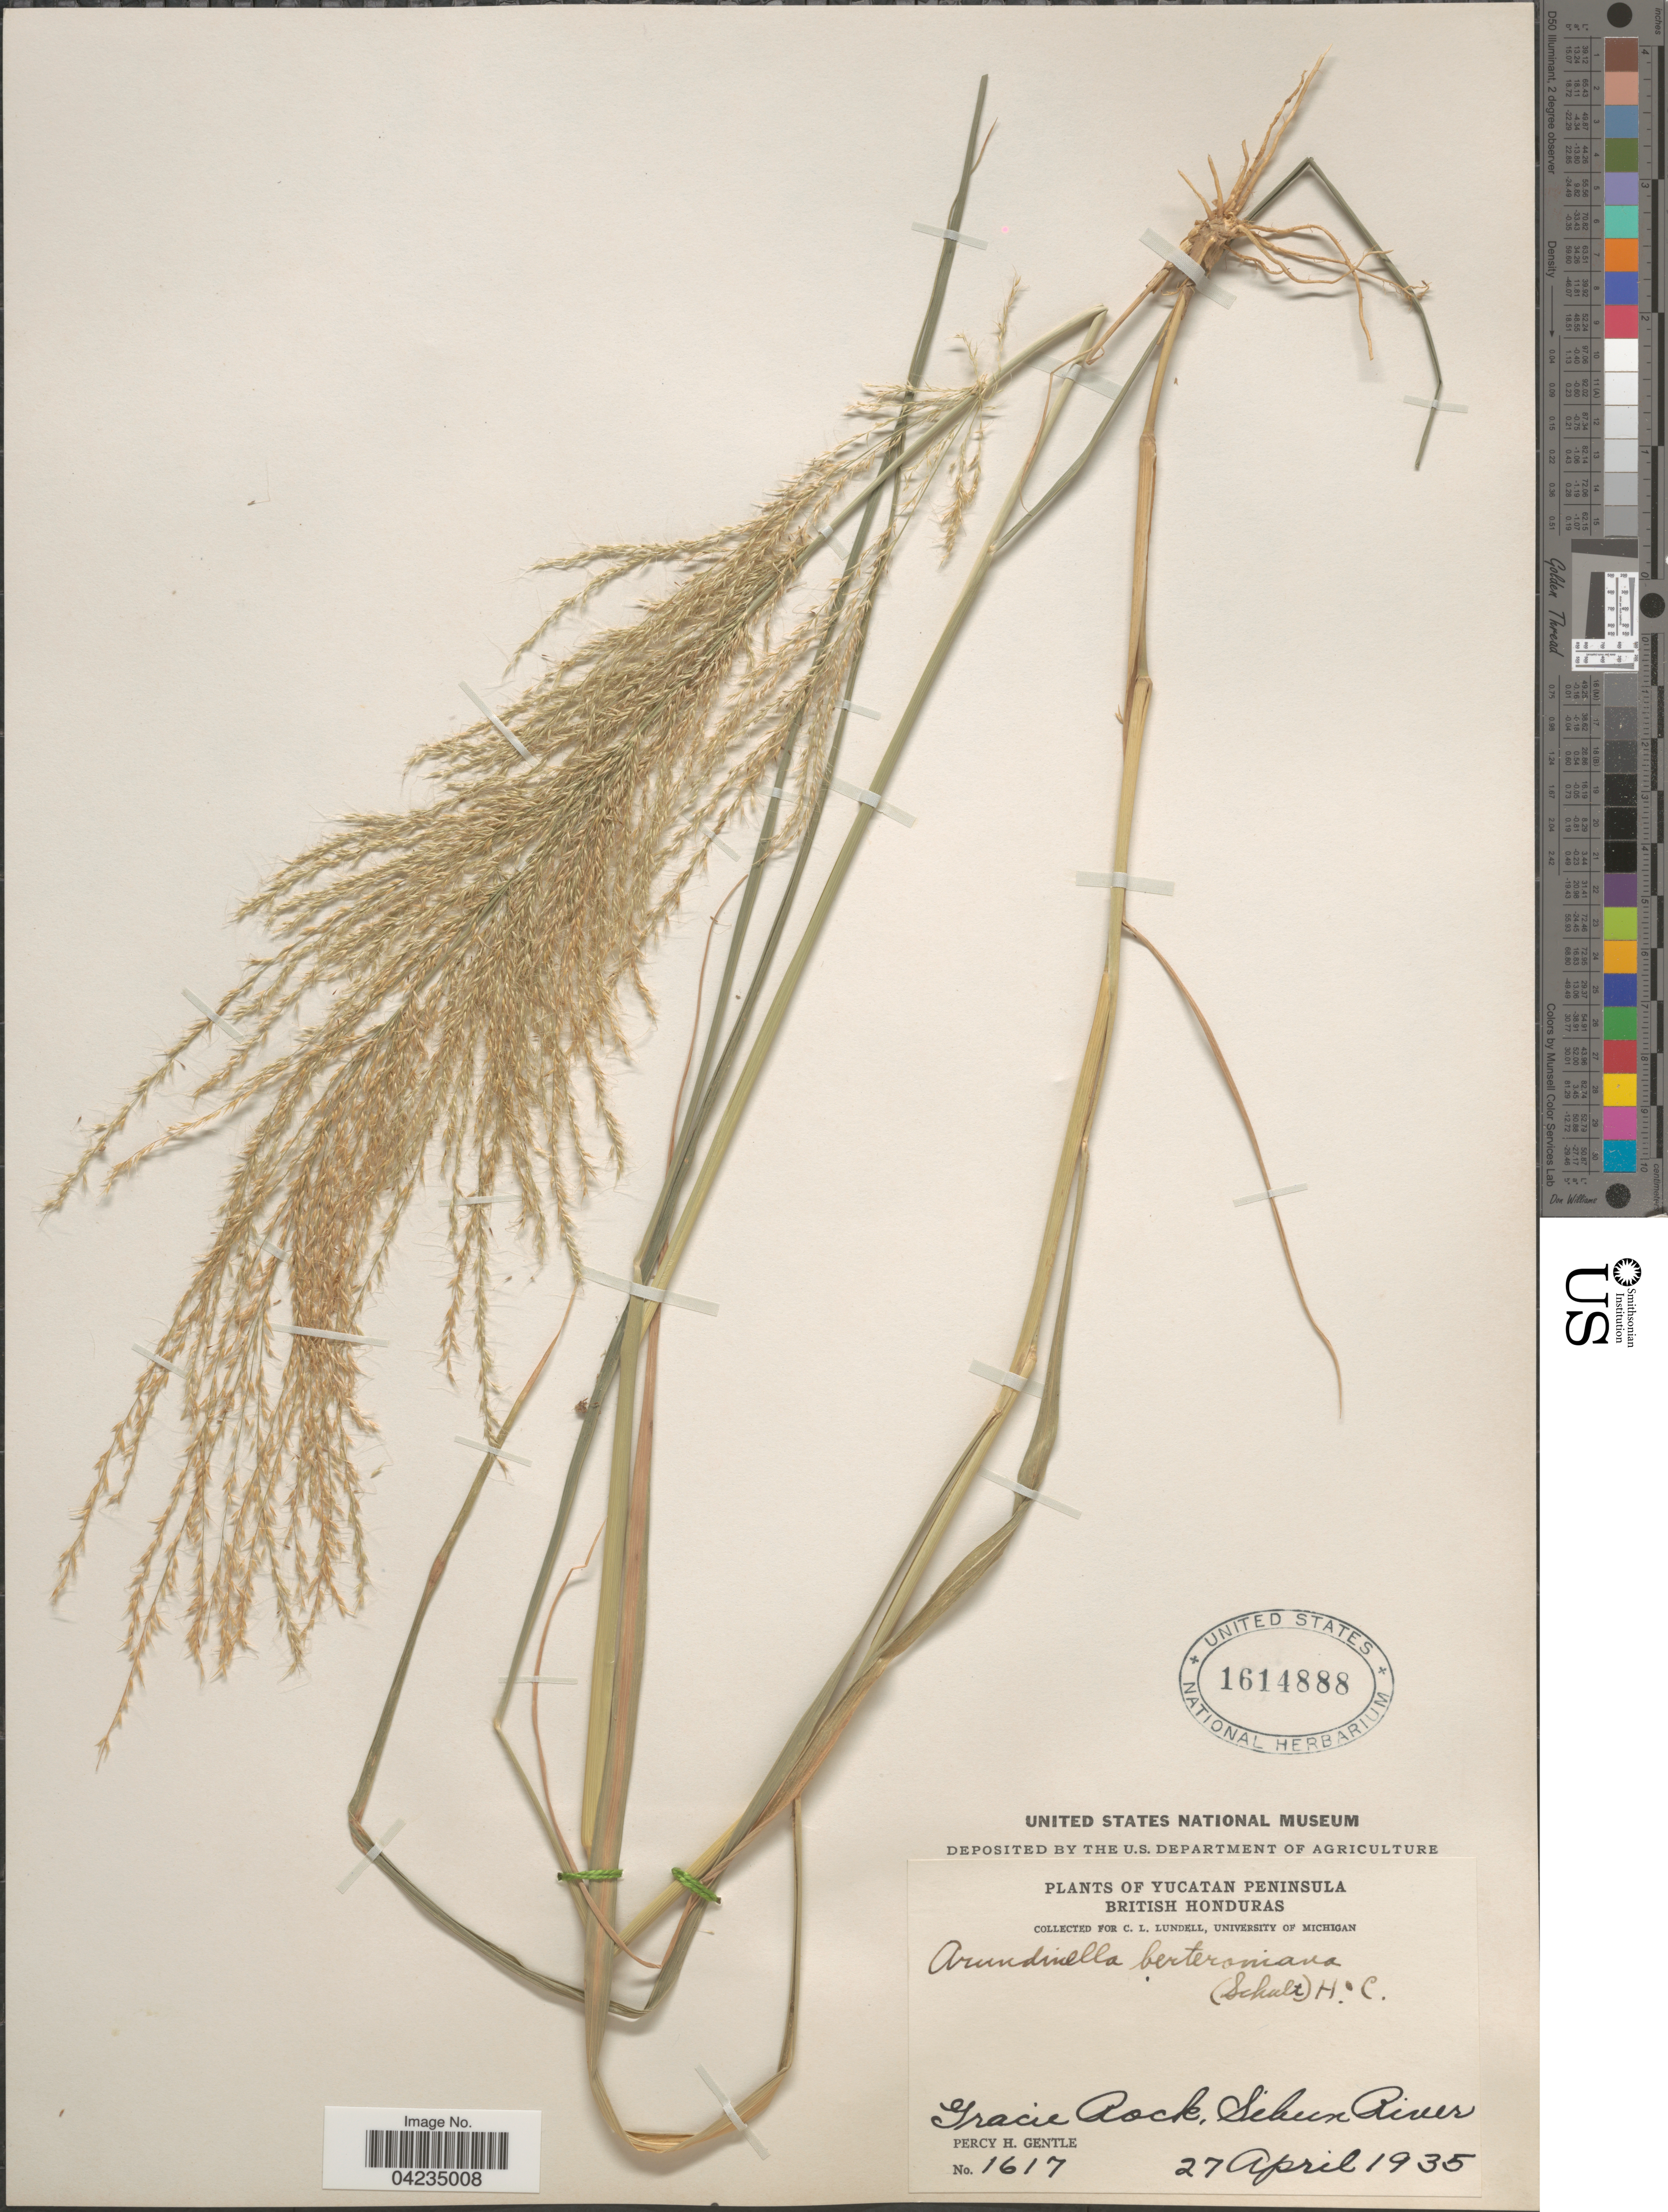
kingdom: Plantae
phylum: Tracheophyta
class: Liliopsida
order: Poales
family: Poaceae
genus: Arundinella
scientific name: Arundinella berteroniana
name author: (Schult.) Hitchc. & Chase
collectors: P. H. Gentle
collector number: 1617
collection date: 1935-04-27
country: Mexico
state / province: Yucatán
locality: Yucatan Peninsula. British Honduras. Gracie Rock, Sibun River.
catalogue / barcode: US 1614888